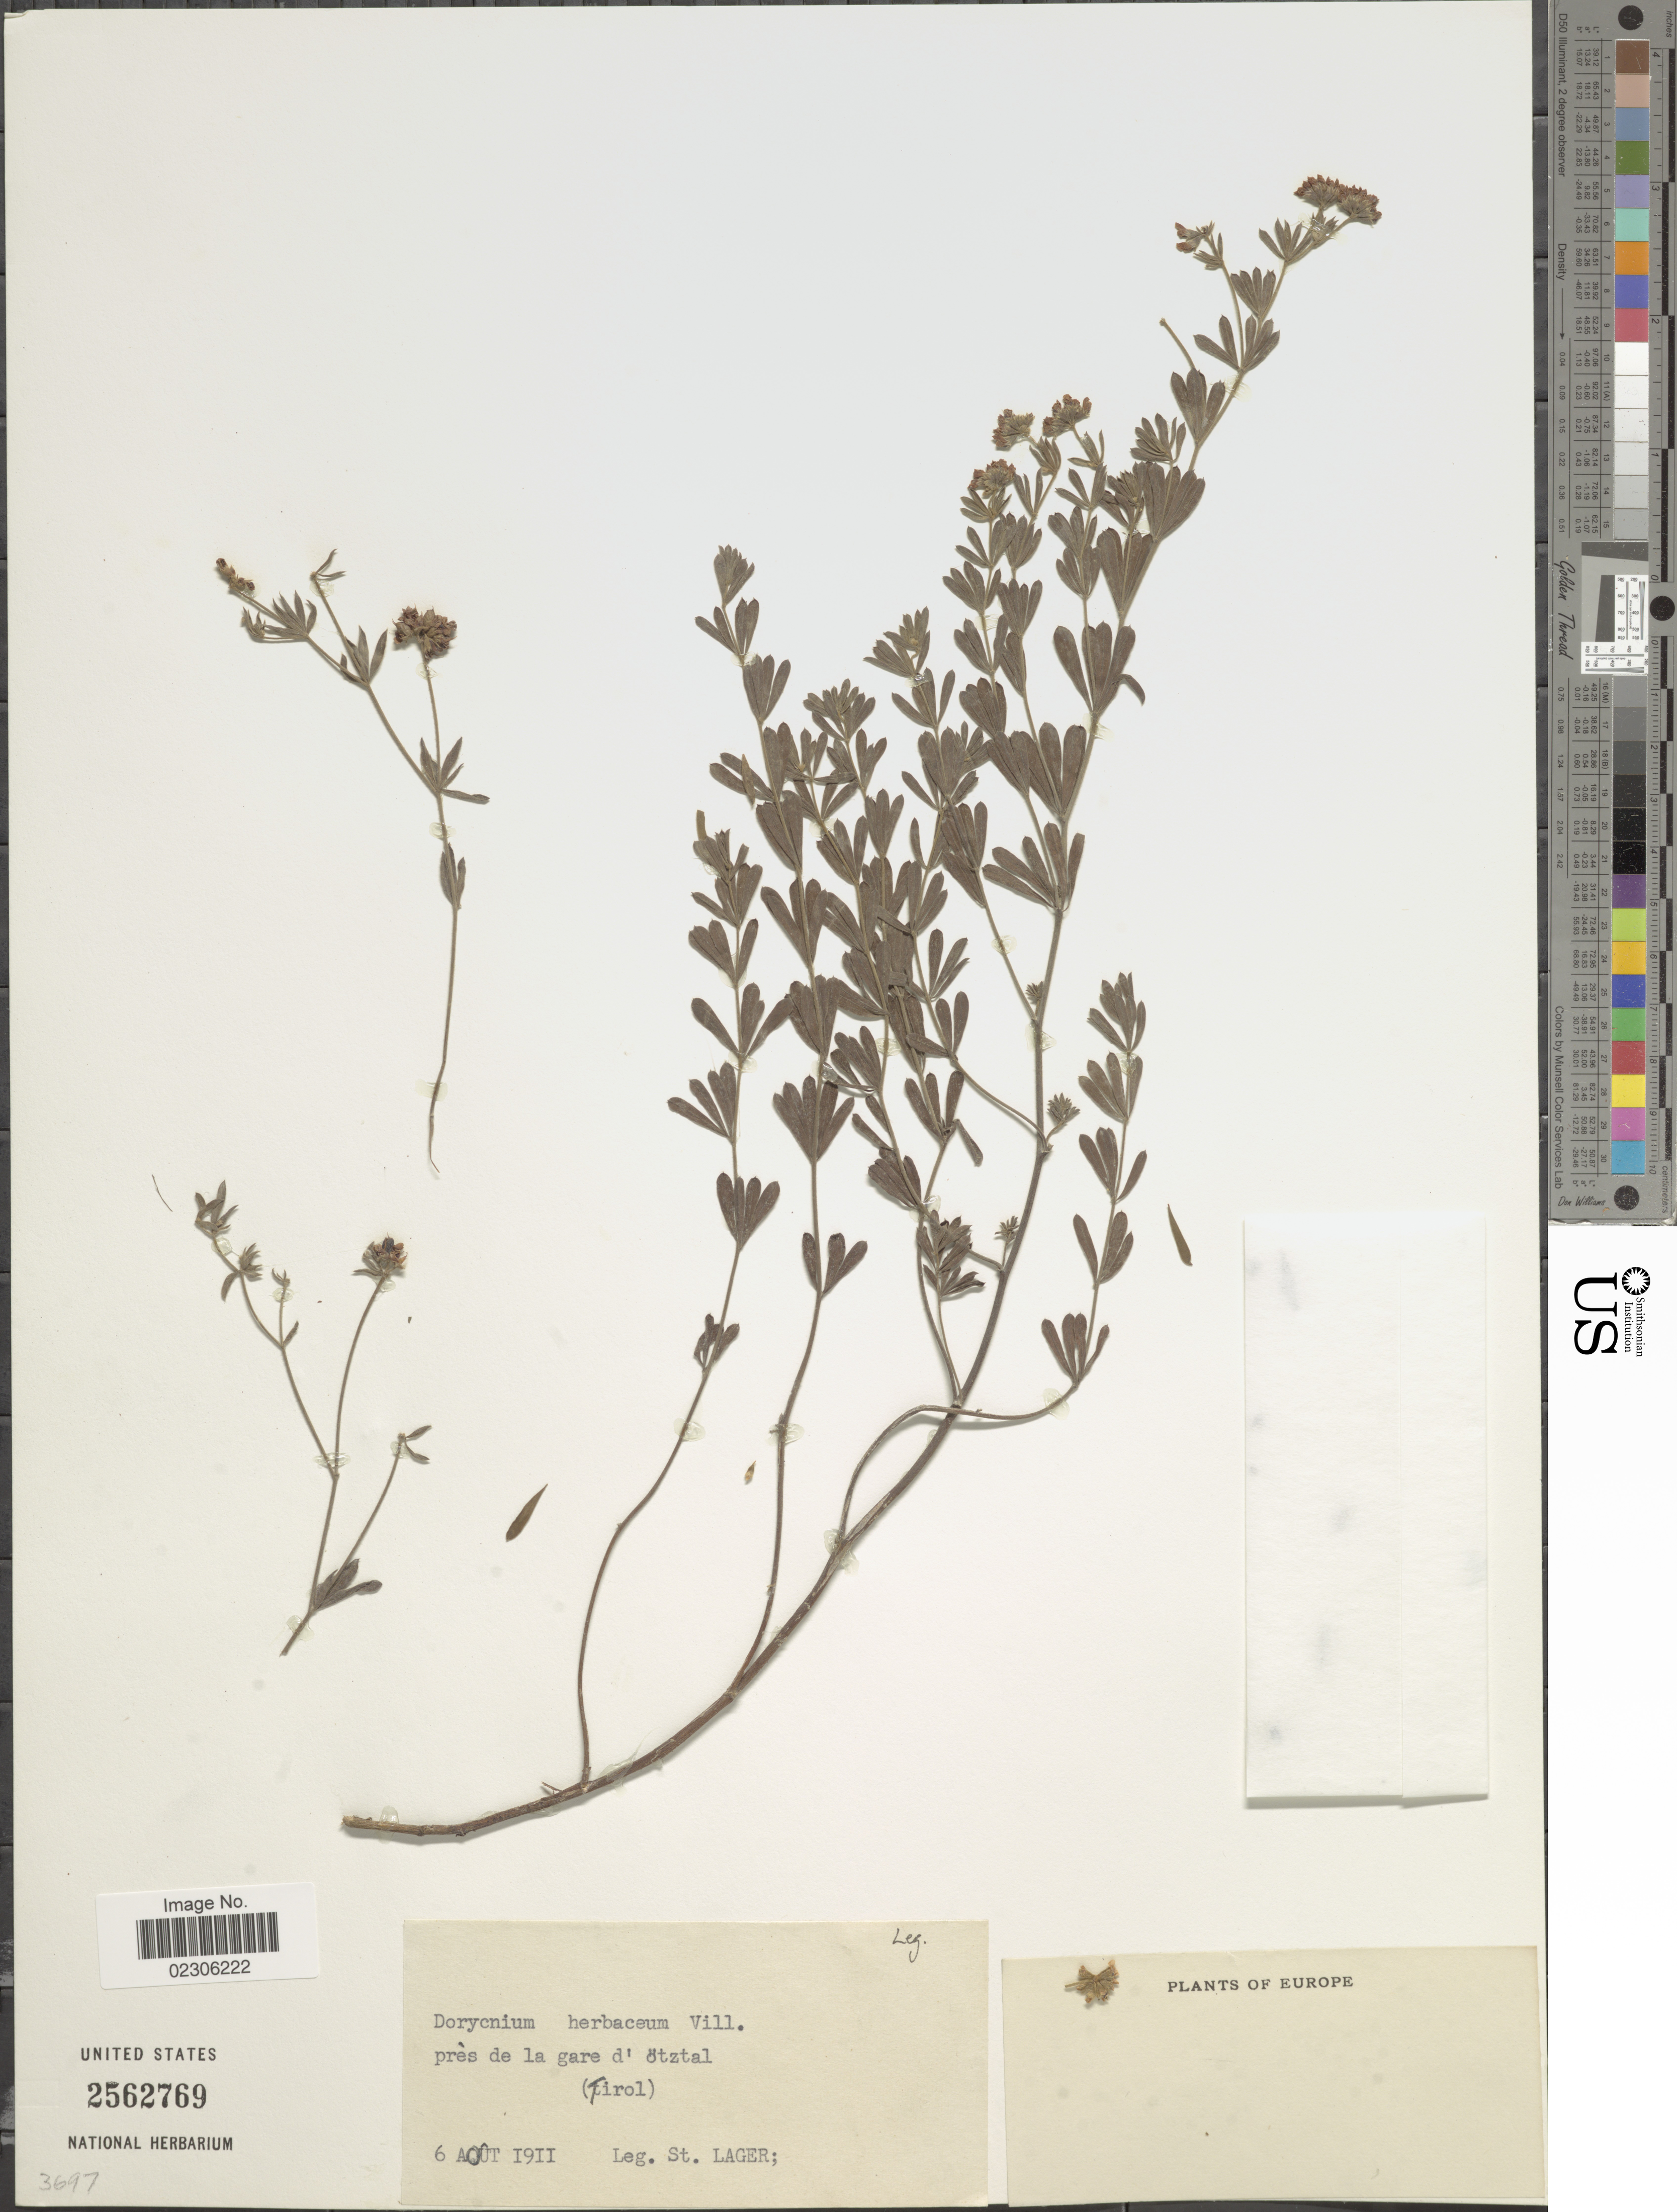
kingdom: Plantae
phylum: Tracheophyta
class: Magnoliopsida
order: Fabales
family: Fabaceae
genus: Dorycnium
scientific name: Dorycnium herbaceum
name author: Vill.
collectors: S. Lager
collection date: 1911-08-06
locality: Pres de la gare d' Otztal, Europe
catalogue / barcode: US 2562769